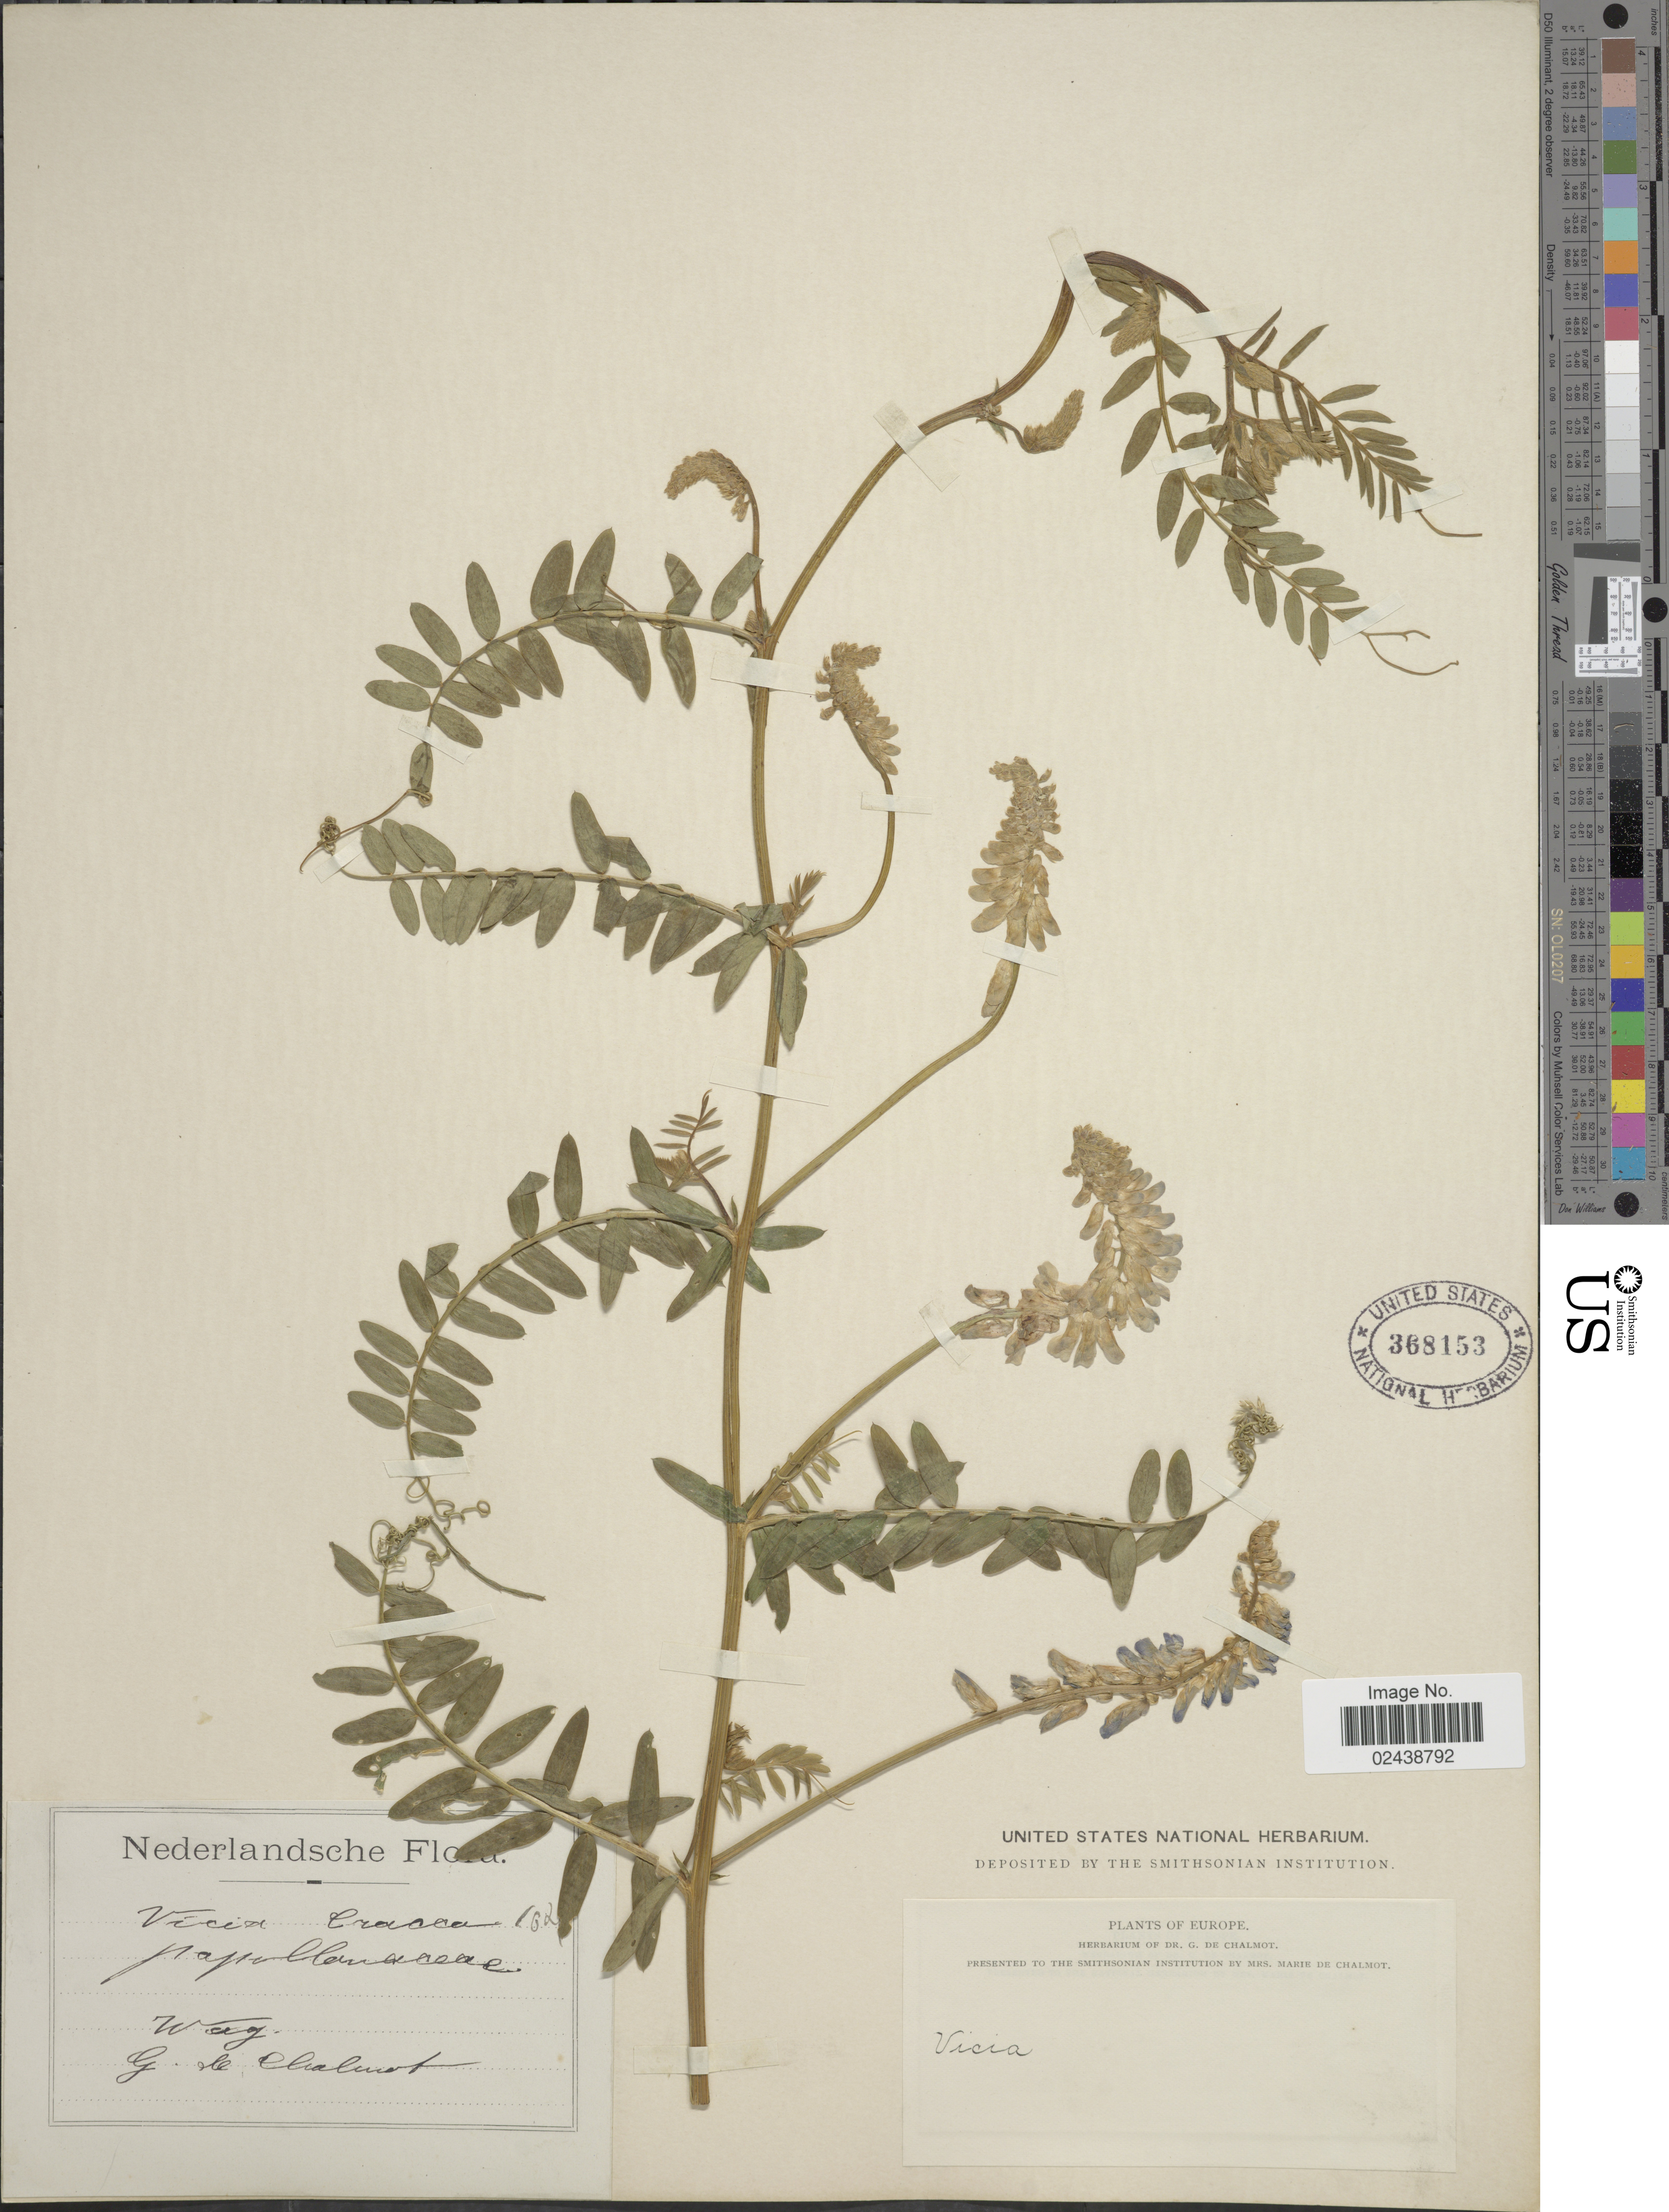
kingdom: Plantae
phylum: Tracheophyta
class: Magnoliopsida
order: Fabales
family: Fabaceae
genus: Vicia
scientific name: Vicia cracca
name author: L.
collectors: G. de Chalmot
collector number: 102*?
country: Netherlands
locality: Wag.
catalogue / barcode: US 368153